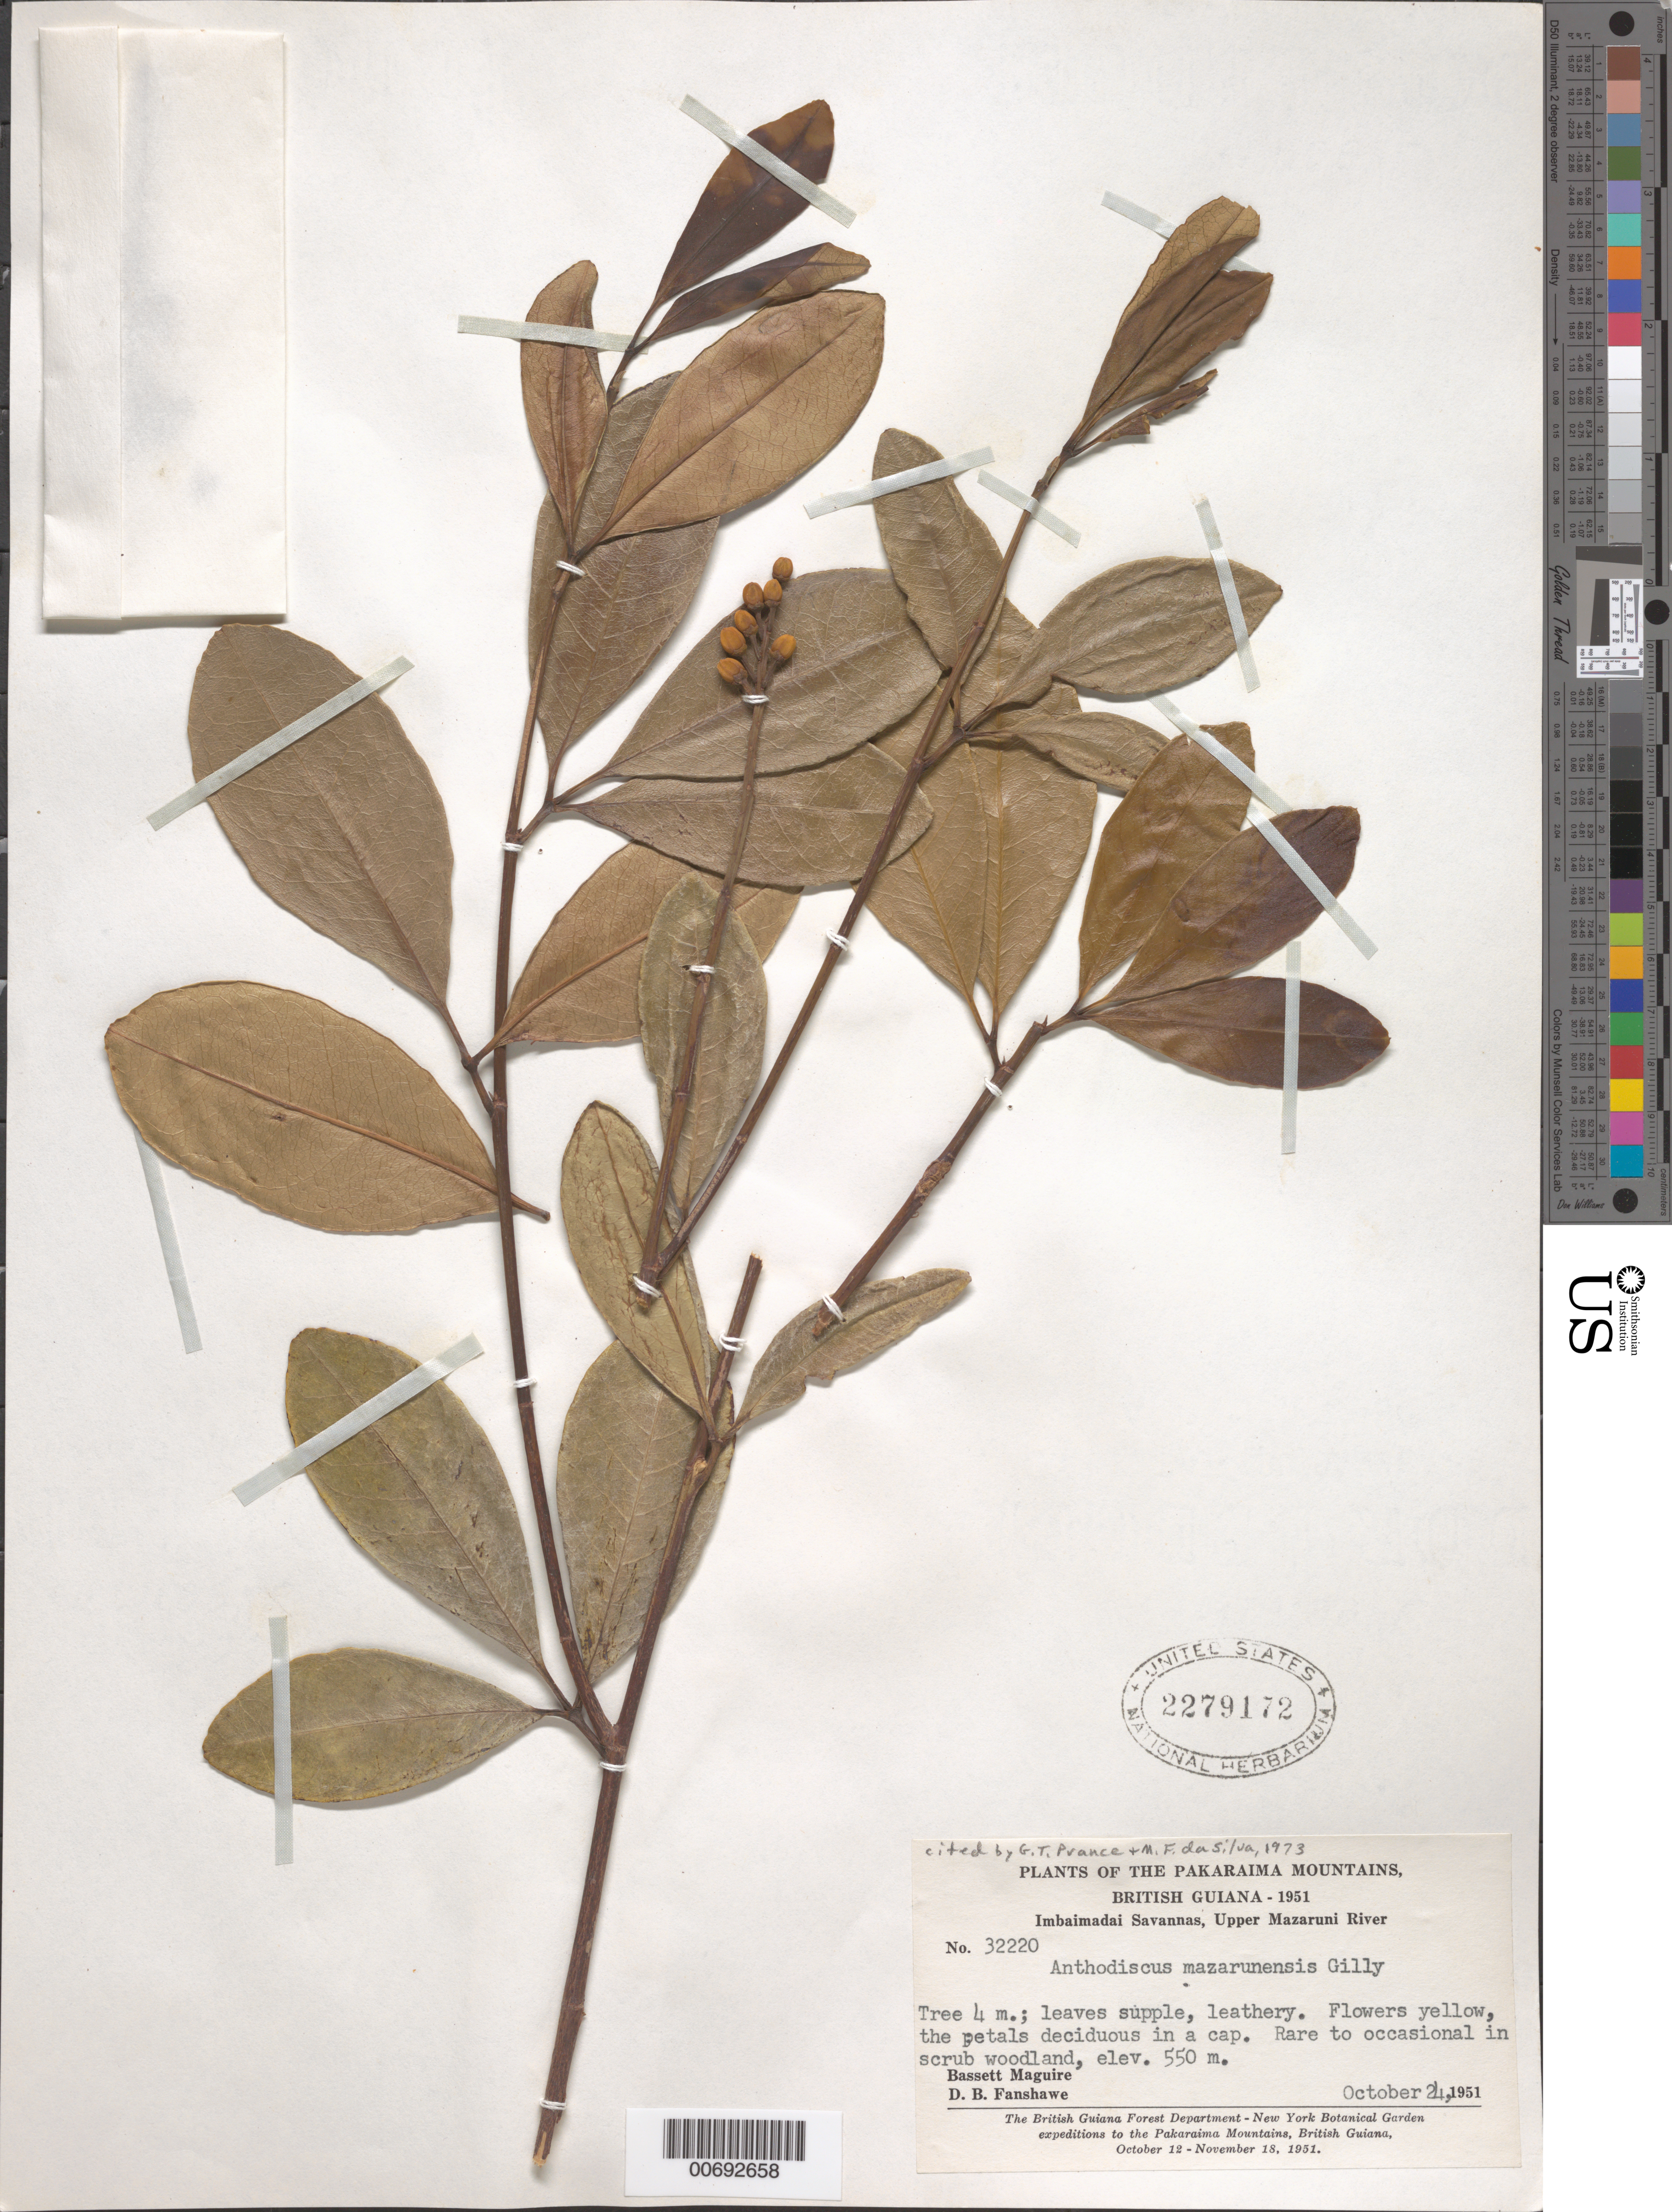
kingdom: Plantae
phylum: Tracheophyta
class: Magnoliopsida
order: Malpighiales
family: Caryocaraceae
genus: Anthodiscus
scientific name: Anthodiscus mazarunensis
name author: Gilly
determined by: Prance, G. T.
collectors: B. Maguire & D. B. Fanshawe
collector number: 32220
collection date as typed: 24-Oct-51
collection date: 1951-10-24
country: Guyana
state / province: Cuyuni-Mazaruni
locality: Imbaimadai Savannas, Pakaraima Mts., Upper Mazaruni River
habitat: Scrub woodland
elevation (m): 550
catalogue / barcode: US 2279172